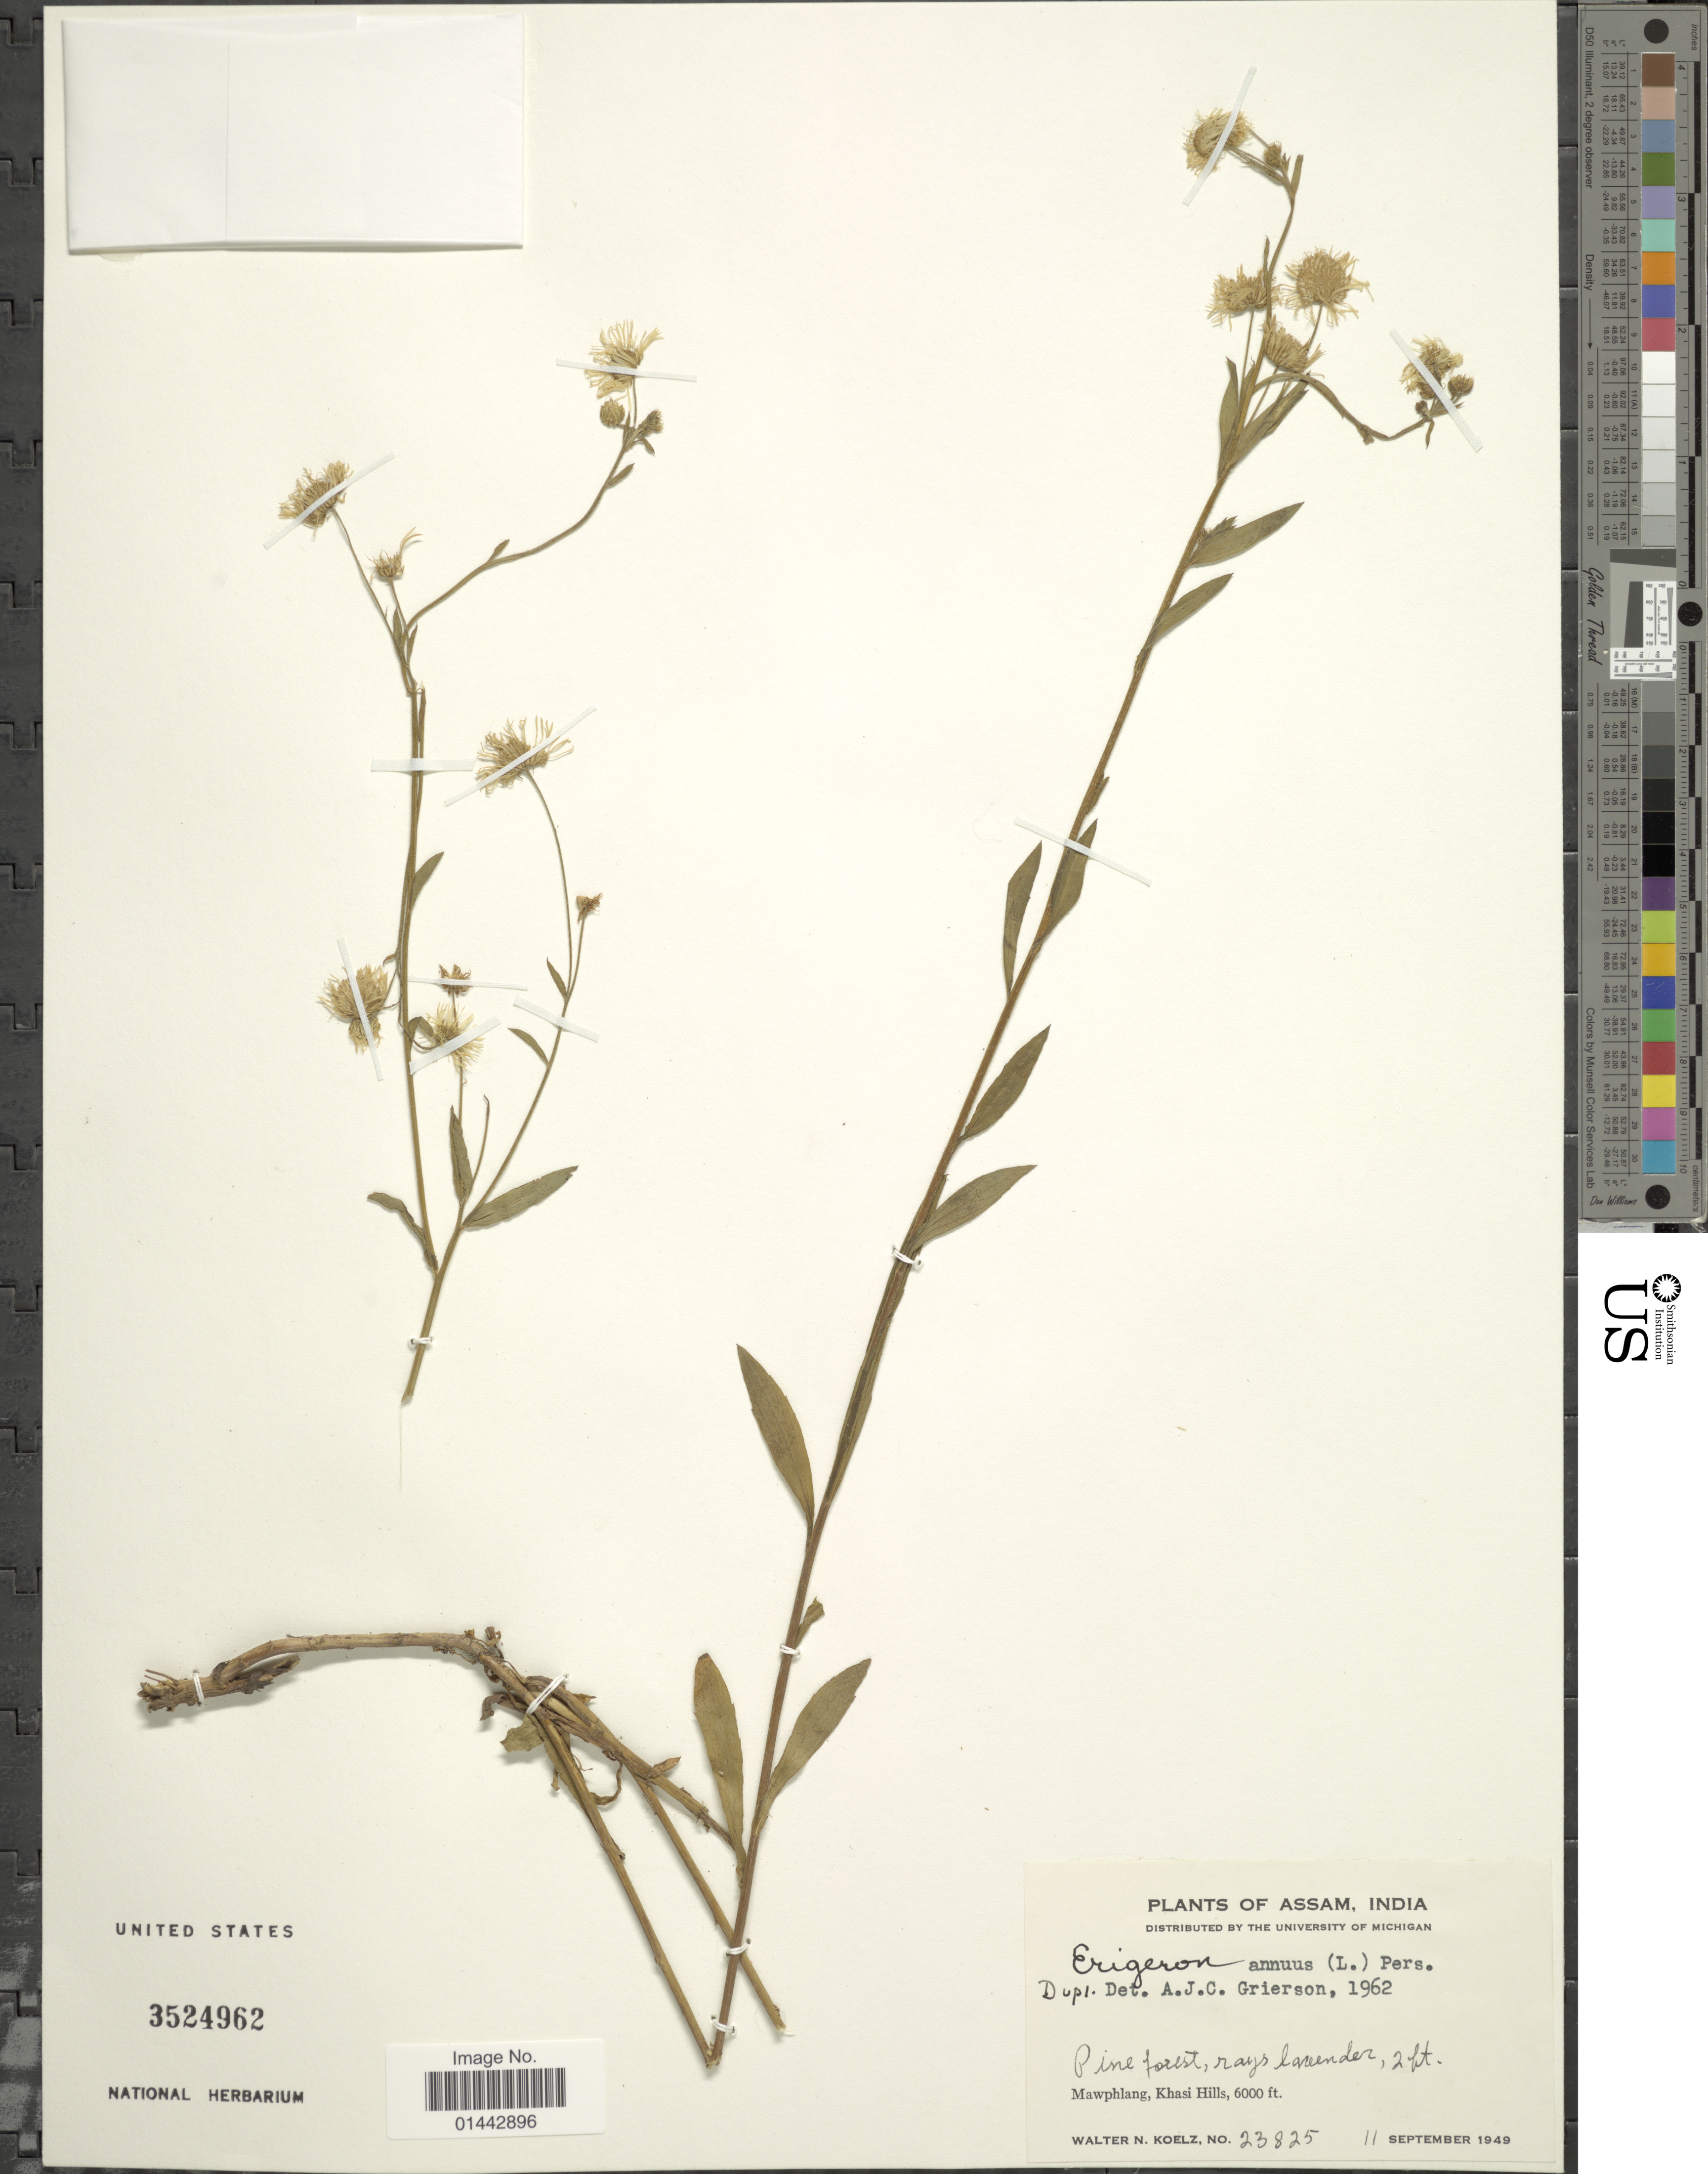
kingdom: Plantae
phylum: Tracheophyta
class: Magnoliopsida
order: Asterales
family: Asteraceae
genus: Erigeron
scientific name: Erigeron annuus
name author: (L.) Pers.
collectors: W. N. Koelz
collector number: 23825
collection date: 1949-09-11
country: India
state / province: Meghalaya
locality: Pine forest, Mawphlang, Khasi Hills.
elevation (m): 1829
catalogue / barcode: US 3524962